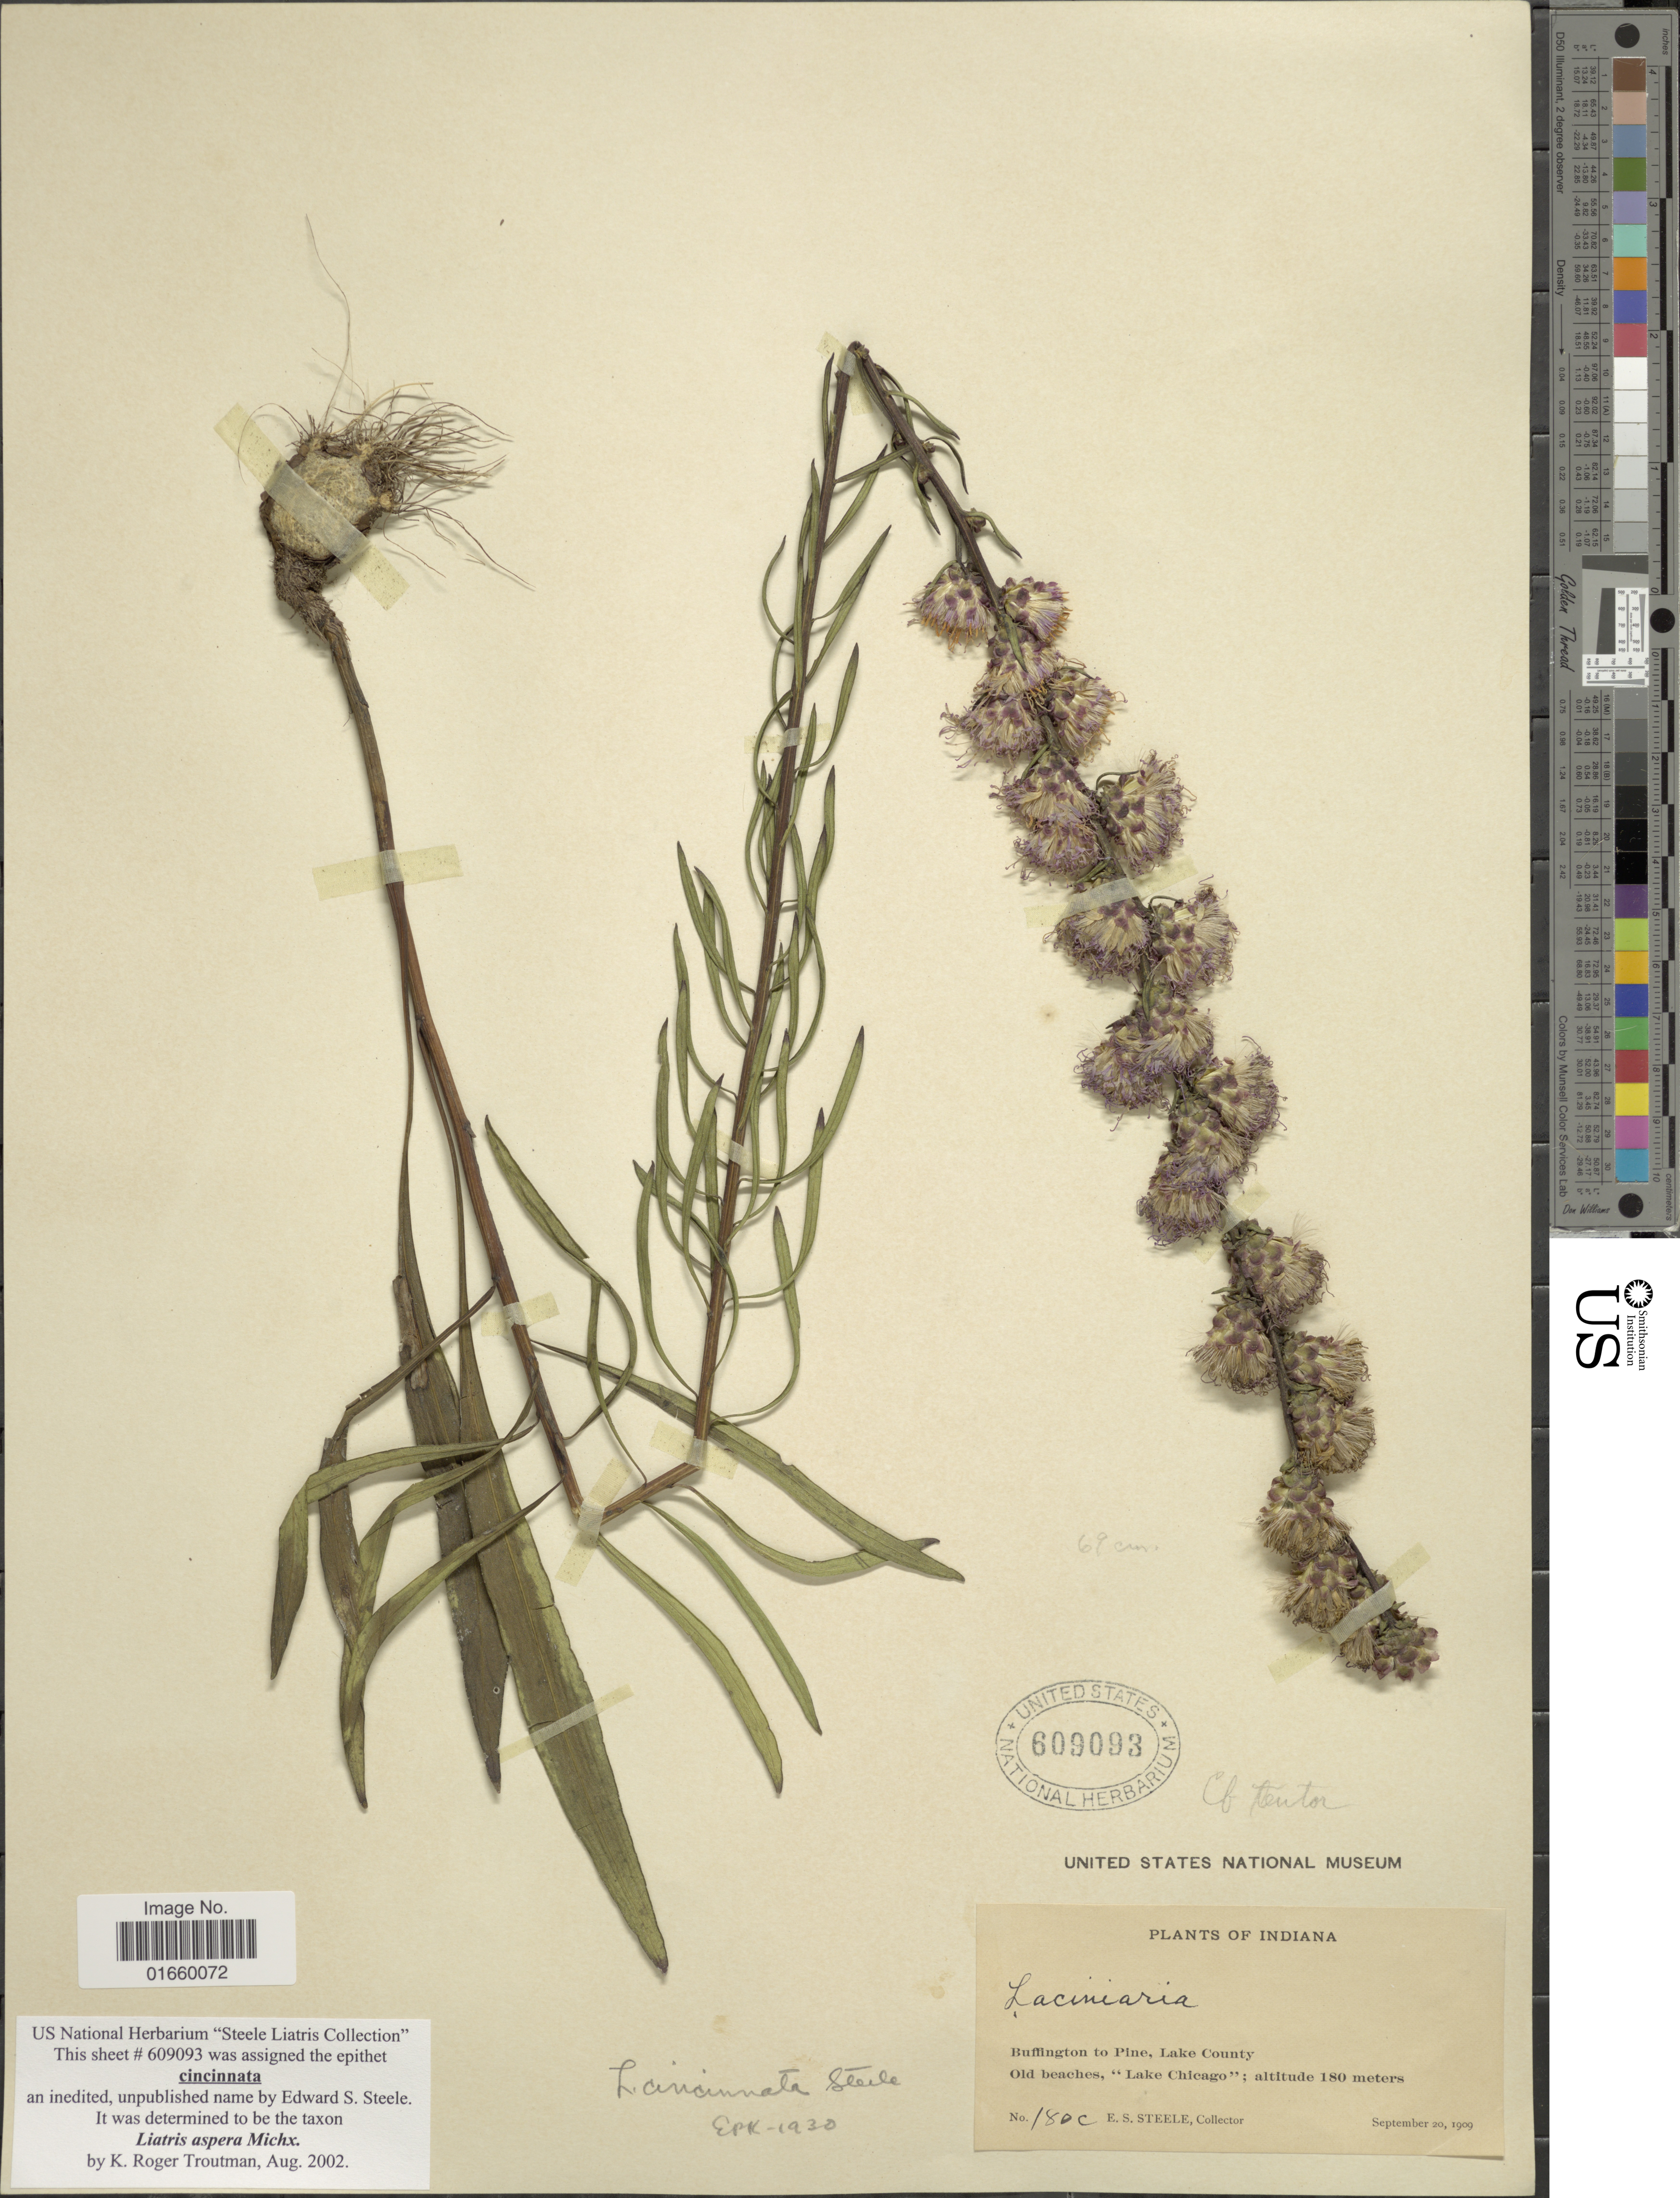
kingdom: Plantae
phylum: Tracheophyta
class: Magnoliopsida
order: Asterales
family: Asteraceae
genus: Liatris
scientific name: Liatris aspera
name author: Michx.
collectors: E. Steele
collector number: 180c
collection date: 1909-09-20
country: United States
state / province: Indiana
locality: Buffington to Pine, Lake County, Old Beaches, "Lake Chicago"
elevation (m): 180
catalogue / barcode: US 609093